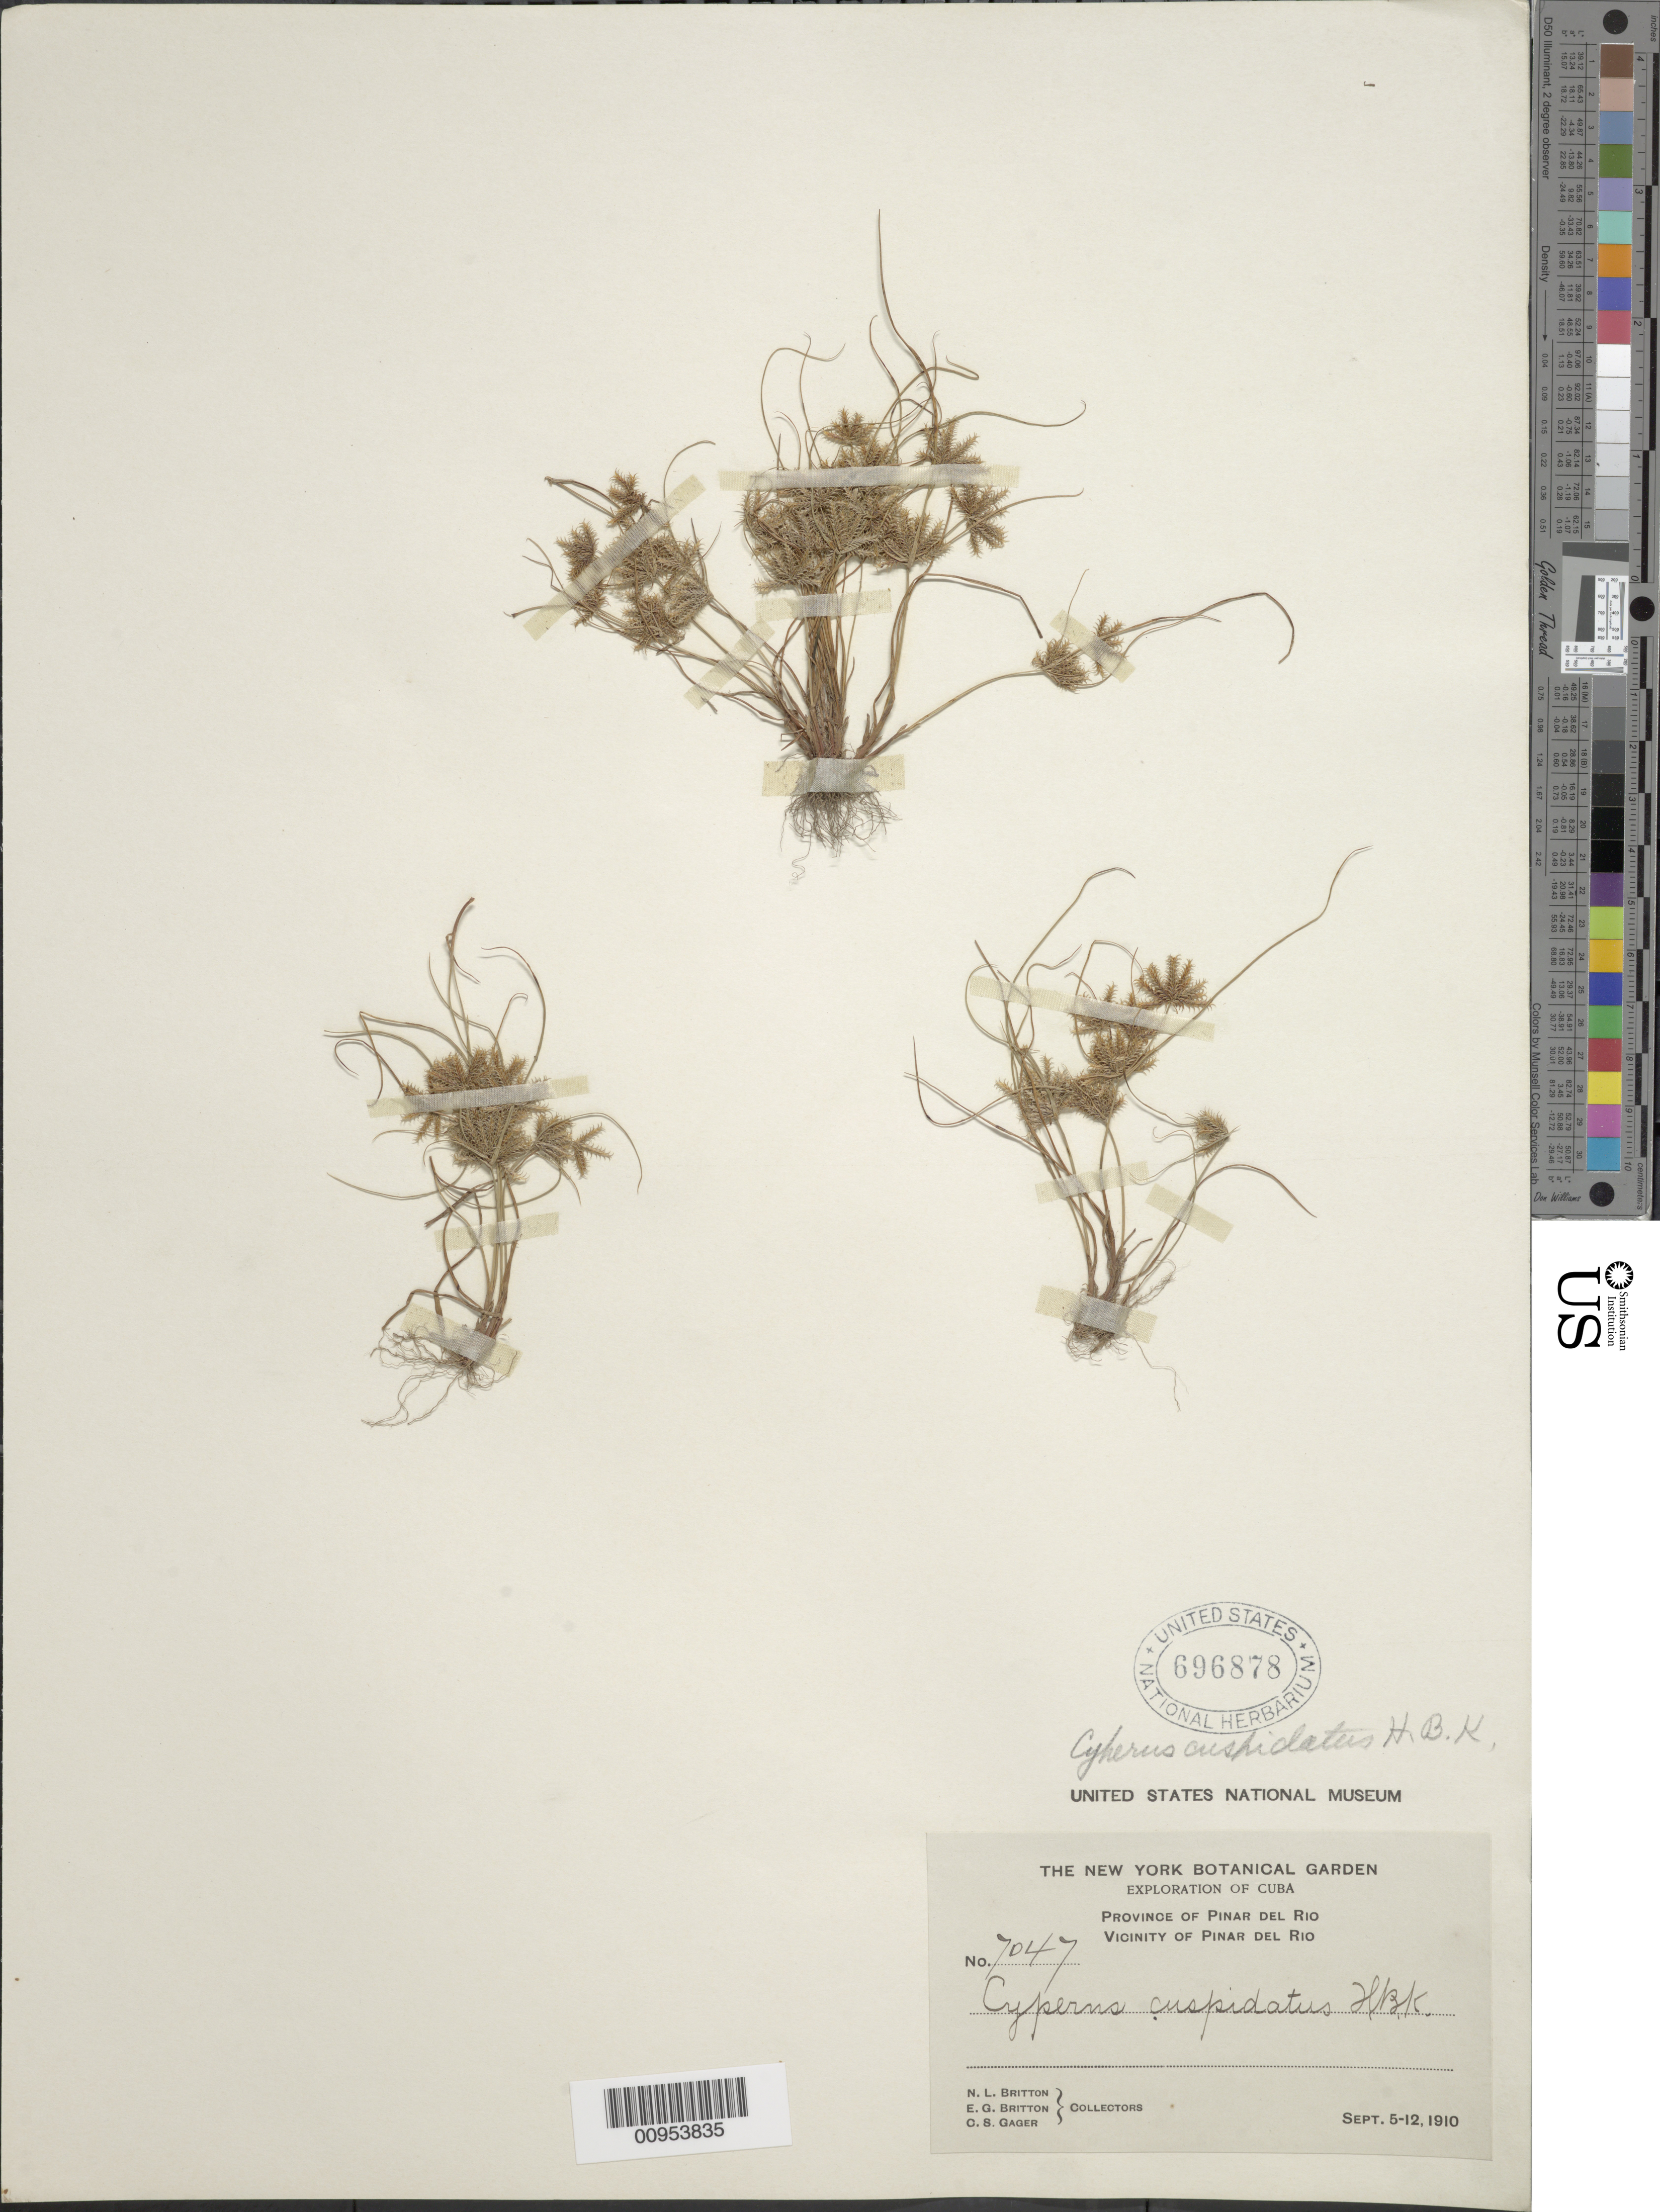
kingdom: Plantae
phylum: Tracheophyta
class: Liliopsida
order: Poales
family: Cyperaceae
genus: Cyperus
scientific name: Cyperus cuspidatus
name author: Kunth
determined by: Kükenthal, G.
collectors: N. Britton, E. G. Britton & C. Gager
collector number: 7047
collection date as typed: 05 Sep 1910 to 12 Sep 1910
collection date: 1910-09-05/1910-09-12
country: Cuba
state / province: Pinar del Rio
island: Cuba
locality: Vicinity of Pinar del Rio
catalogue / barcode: US 696878